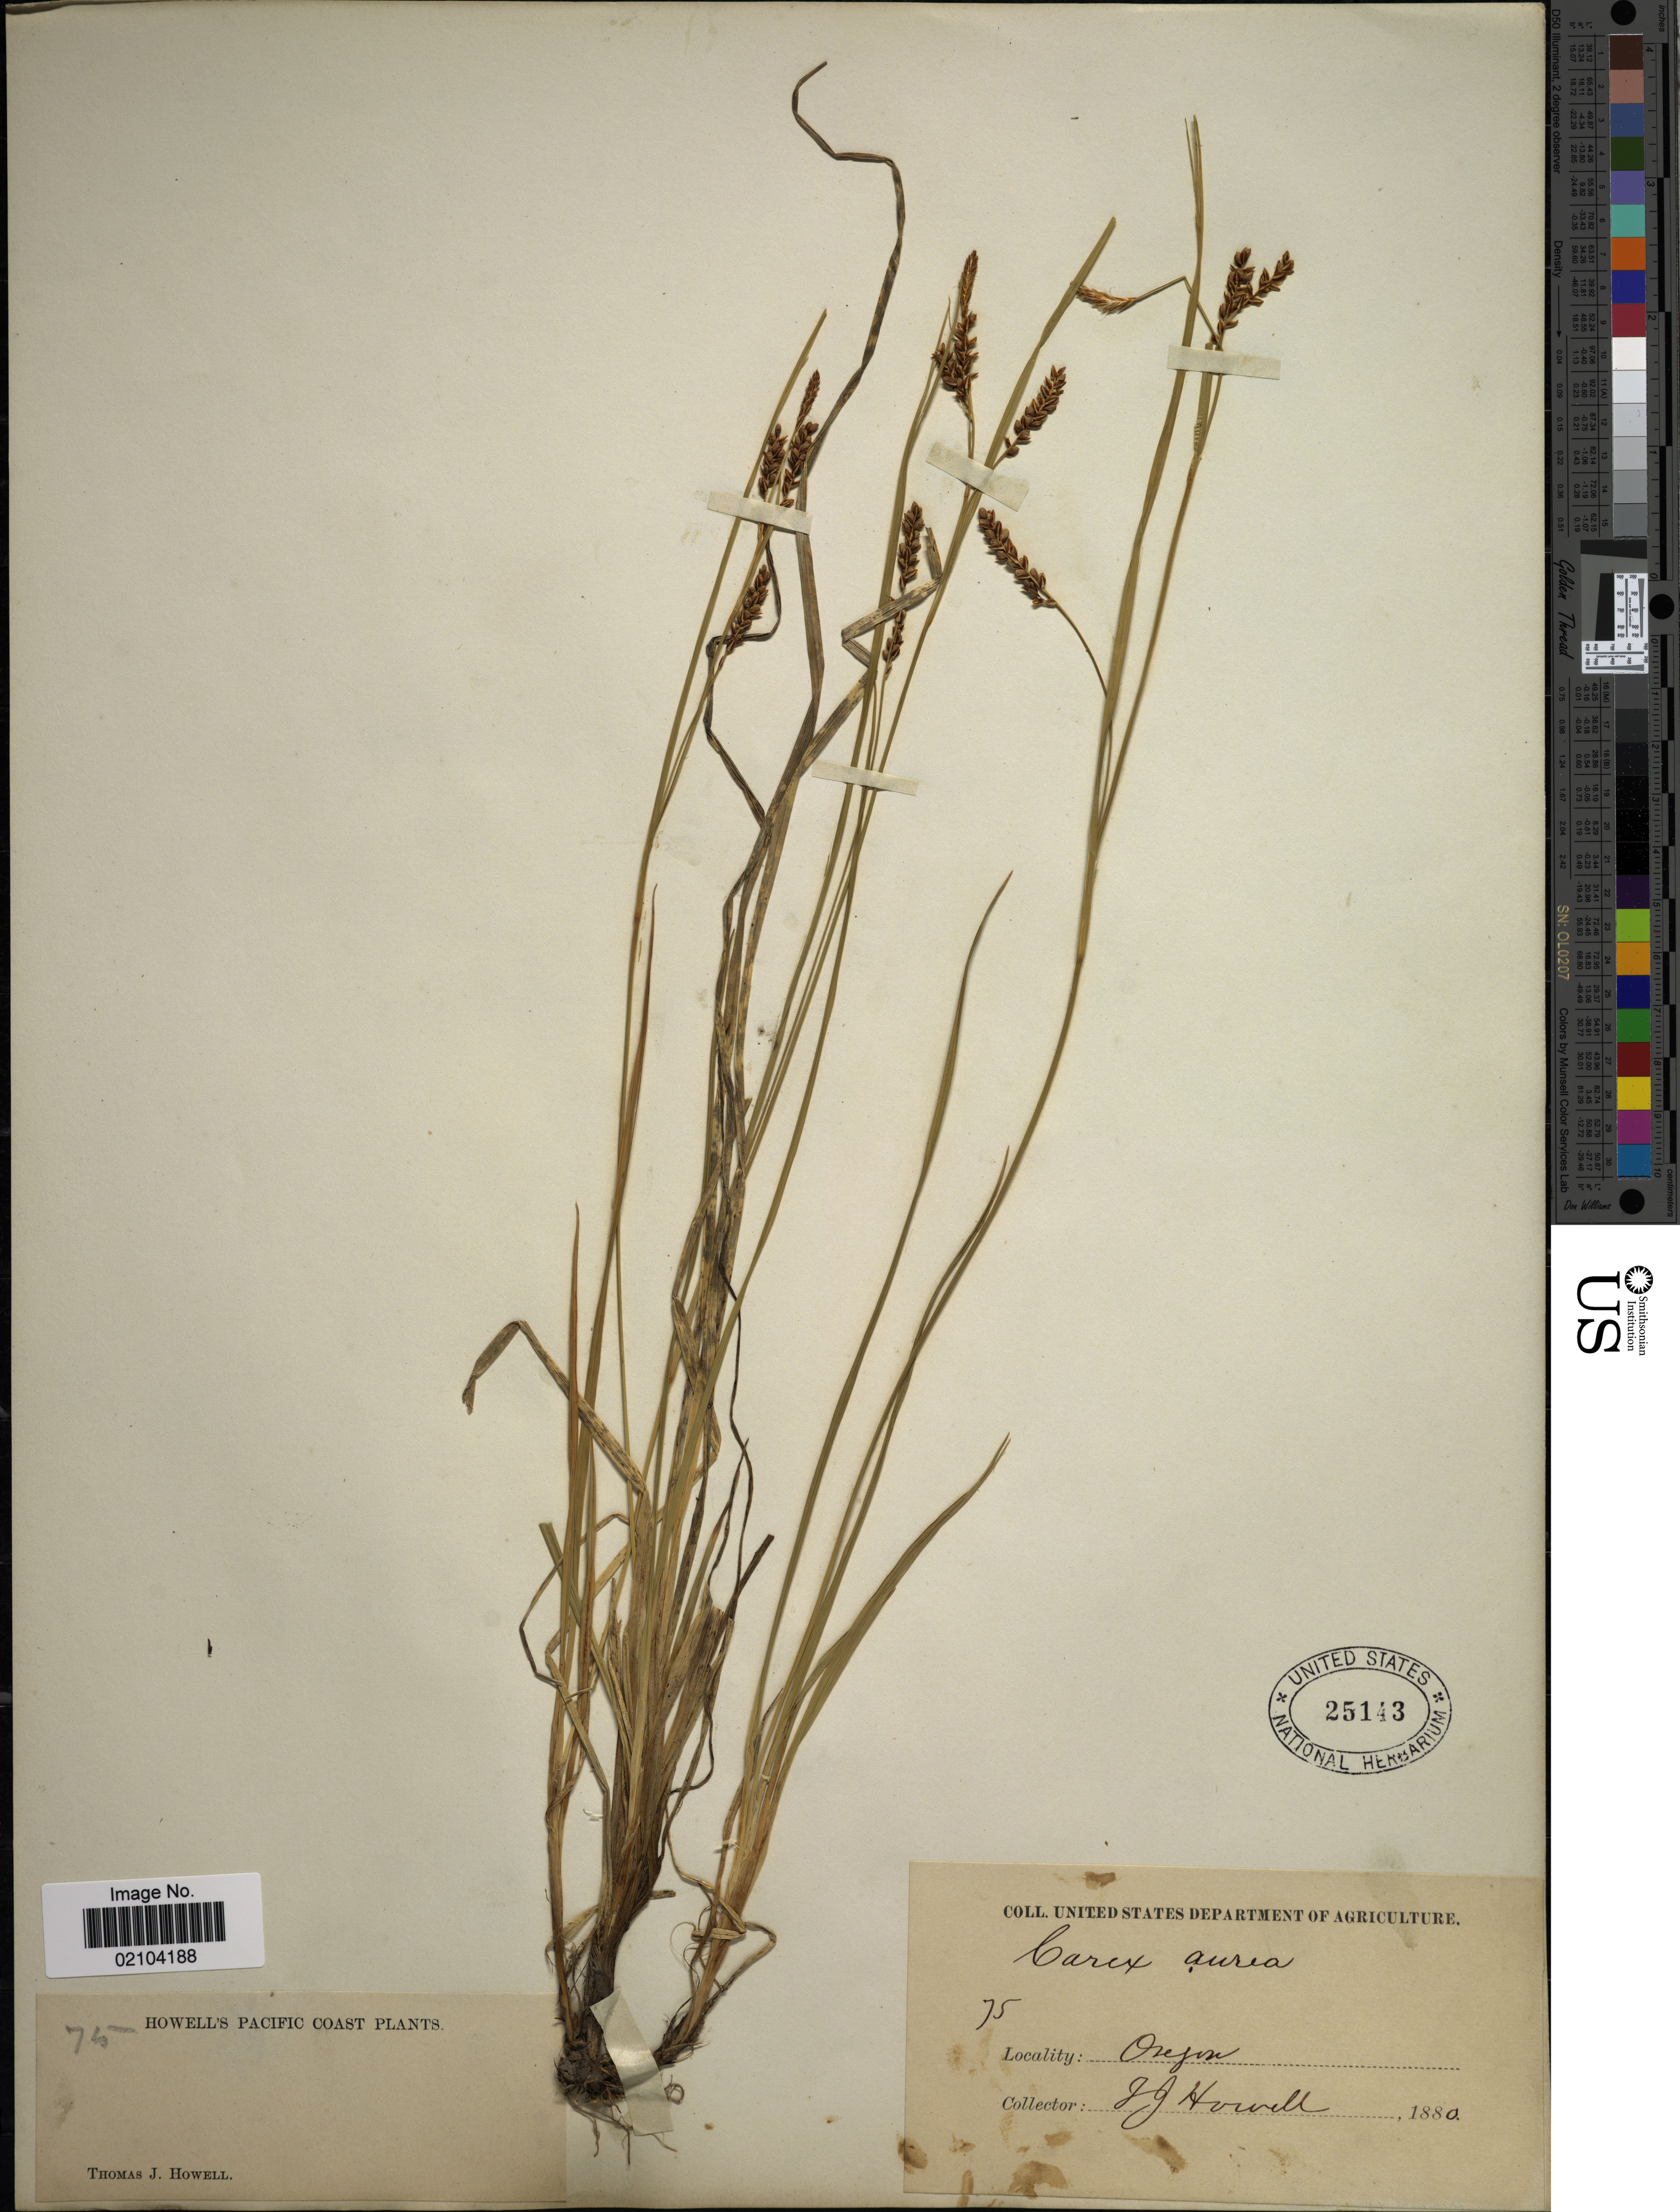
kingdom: Plantae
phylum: Tracheophyta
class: Liliopsida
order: Poales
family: Cyperaceae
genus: Carex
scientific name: Carex aurea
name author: Nutt.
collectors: J. Howell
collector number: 75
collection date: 1880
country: United States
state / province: Oregon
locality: Oregon,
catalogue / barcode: US 25143